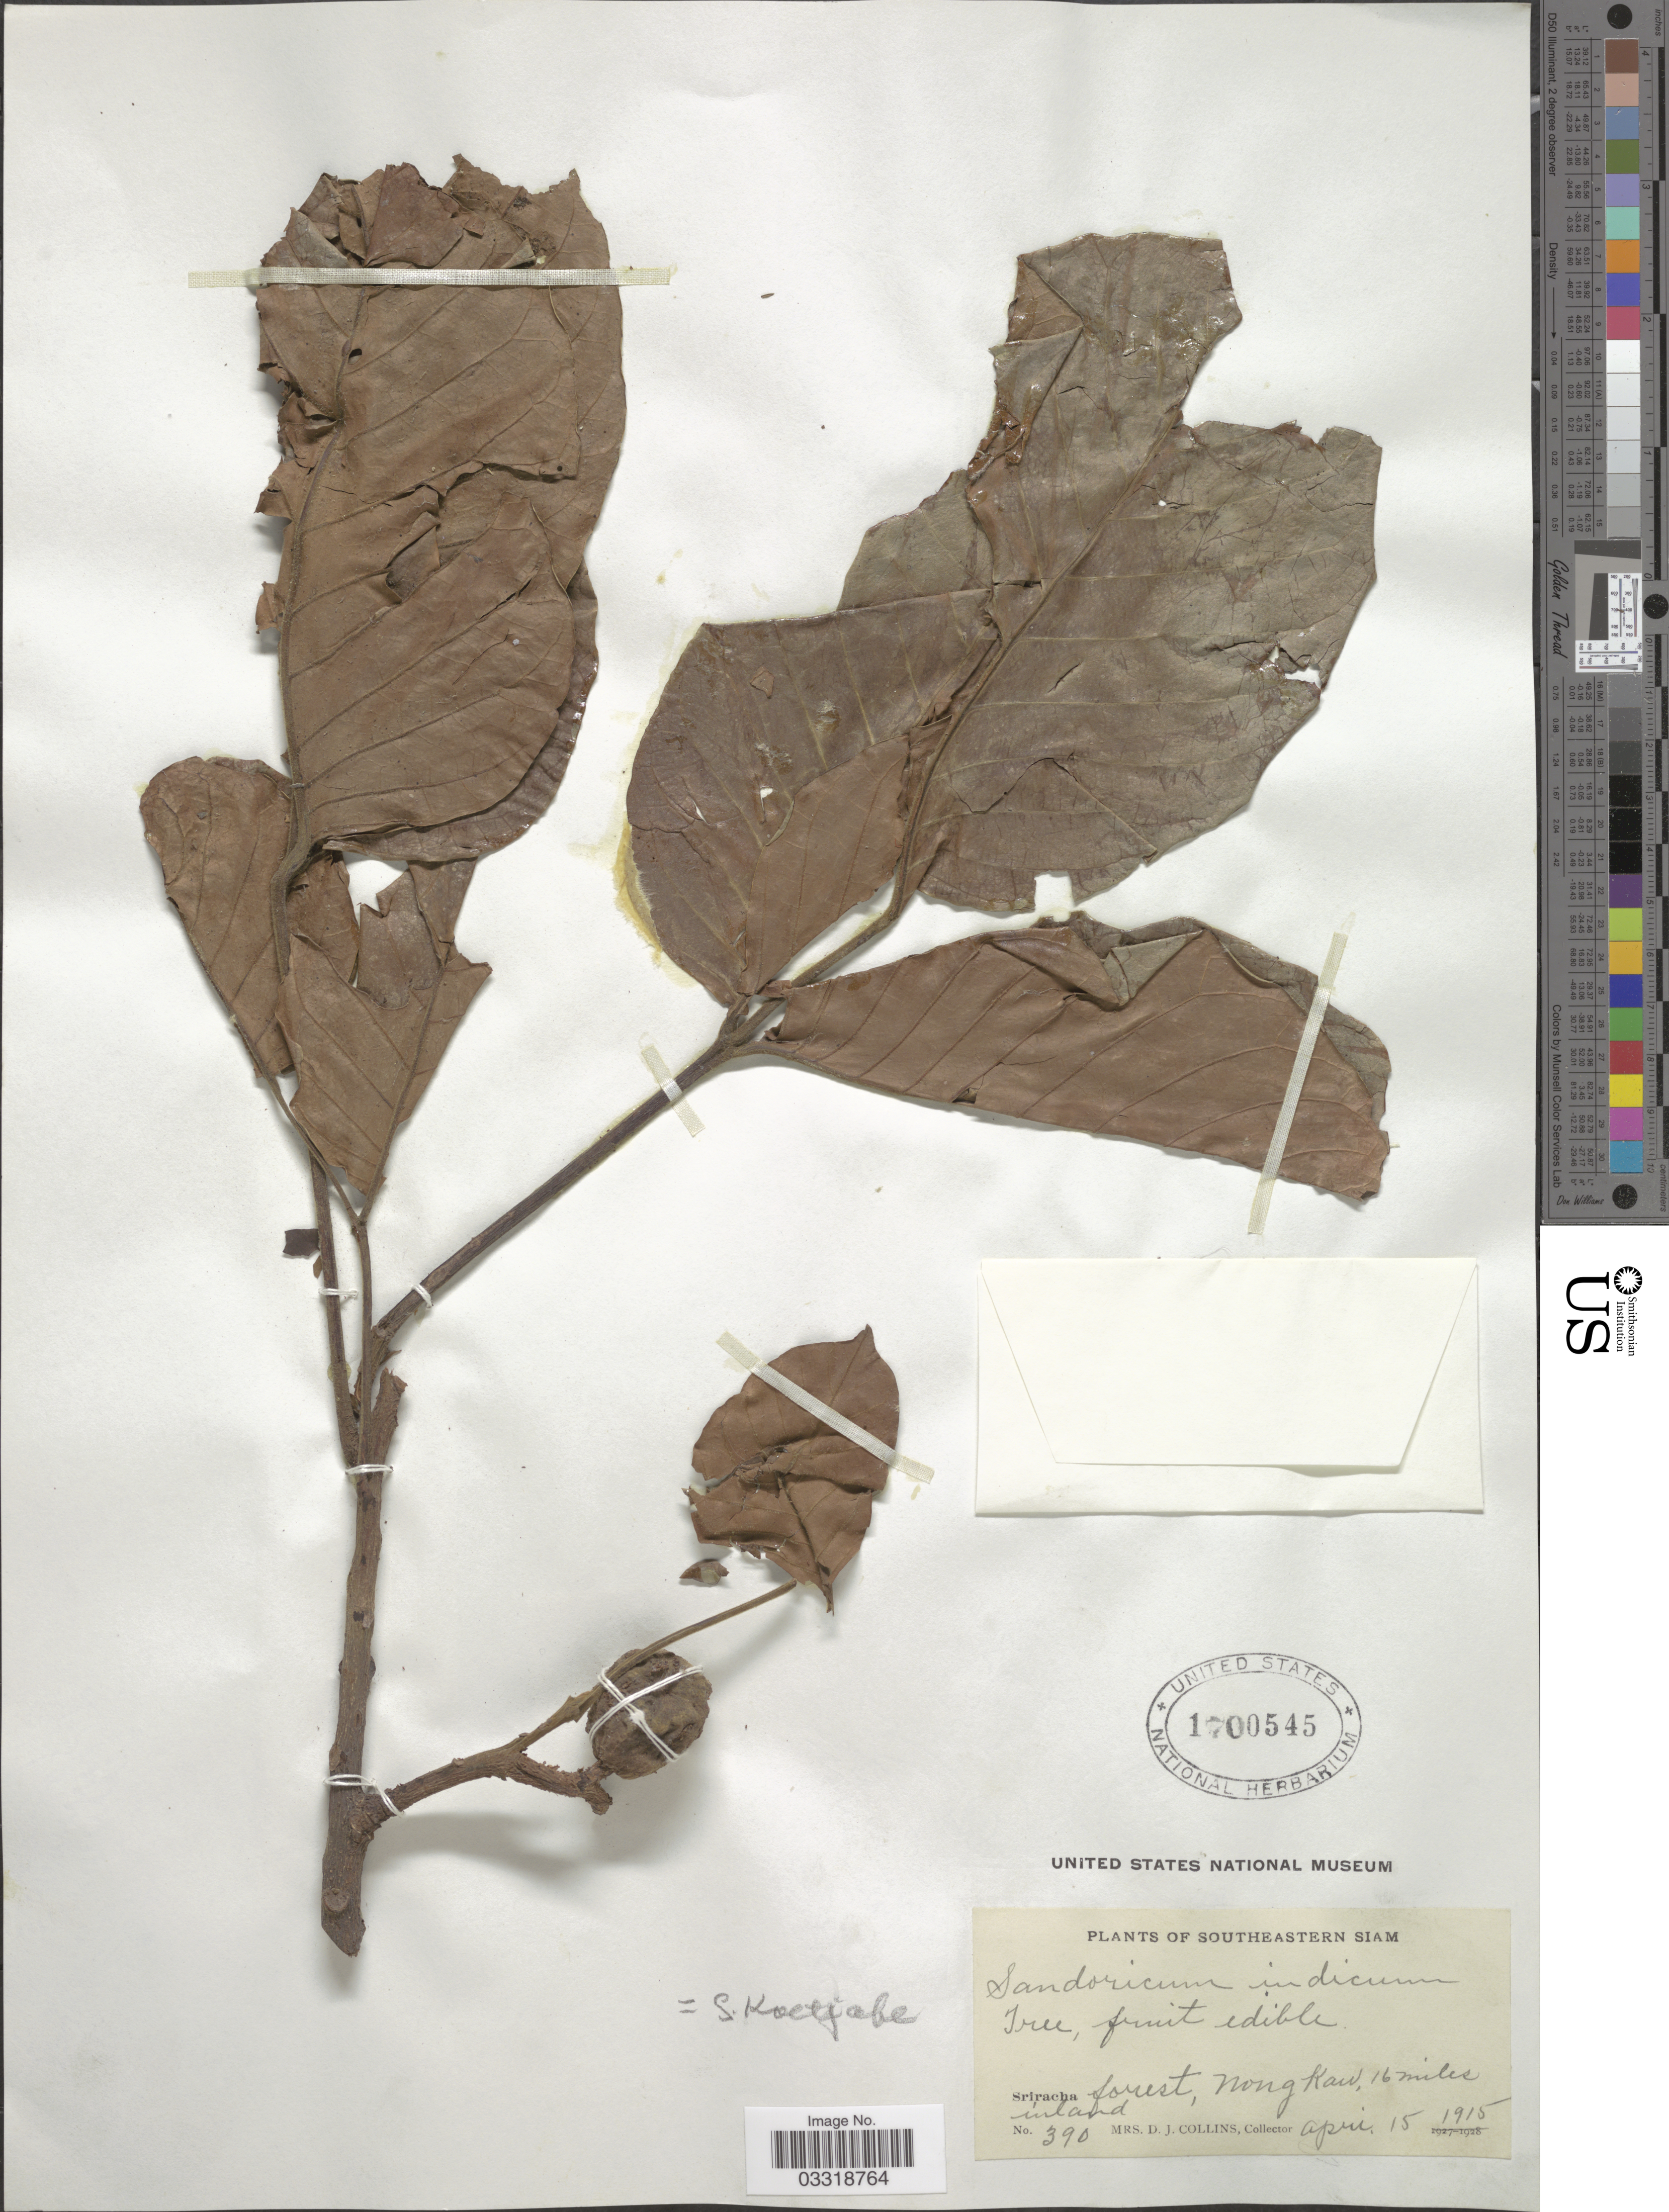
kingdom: Plantae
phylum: Tracheophyta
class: Magnoliopsida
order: Sapindales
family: Meliaceae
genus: Sandoricum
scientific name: Sandoricum koetjape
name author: (Burm. f.) Merr.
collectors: Mrs. D. J. Collins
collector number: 390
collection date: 1915-04-15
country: Thailand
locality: Southeastern Siam. Sriracha forest, Nong Kaw, 16 miles inland.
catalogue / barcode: US 1700545